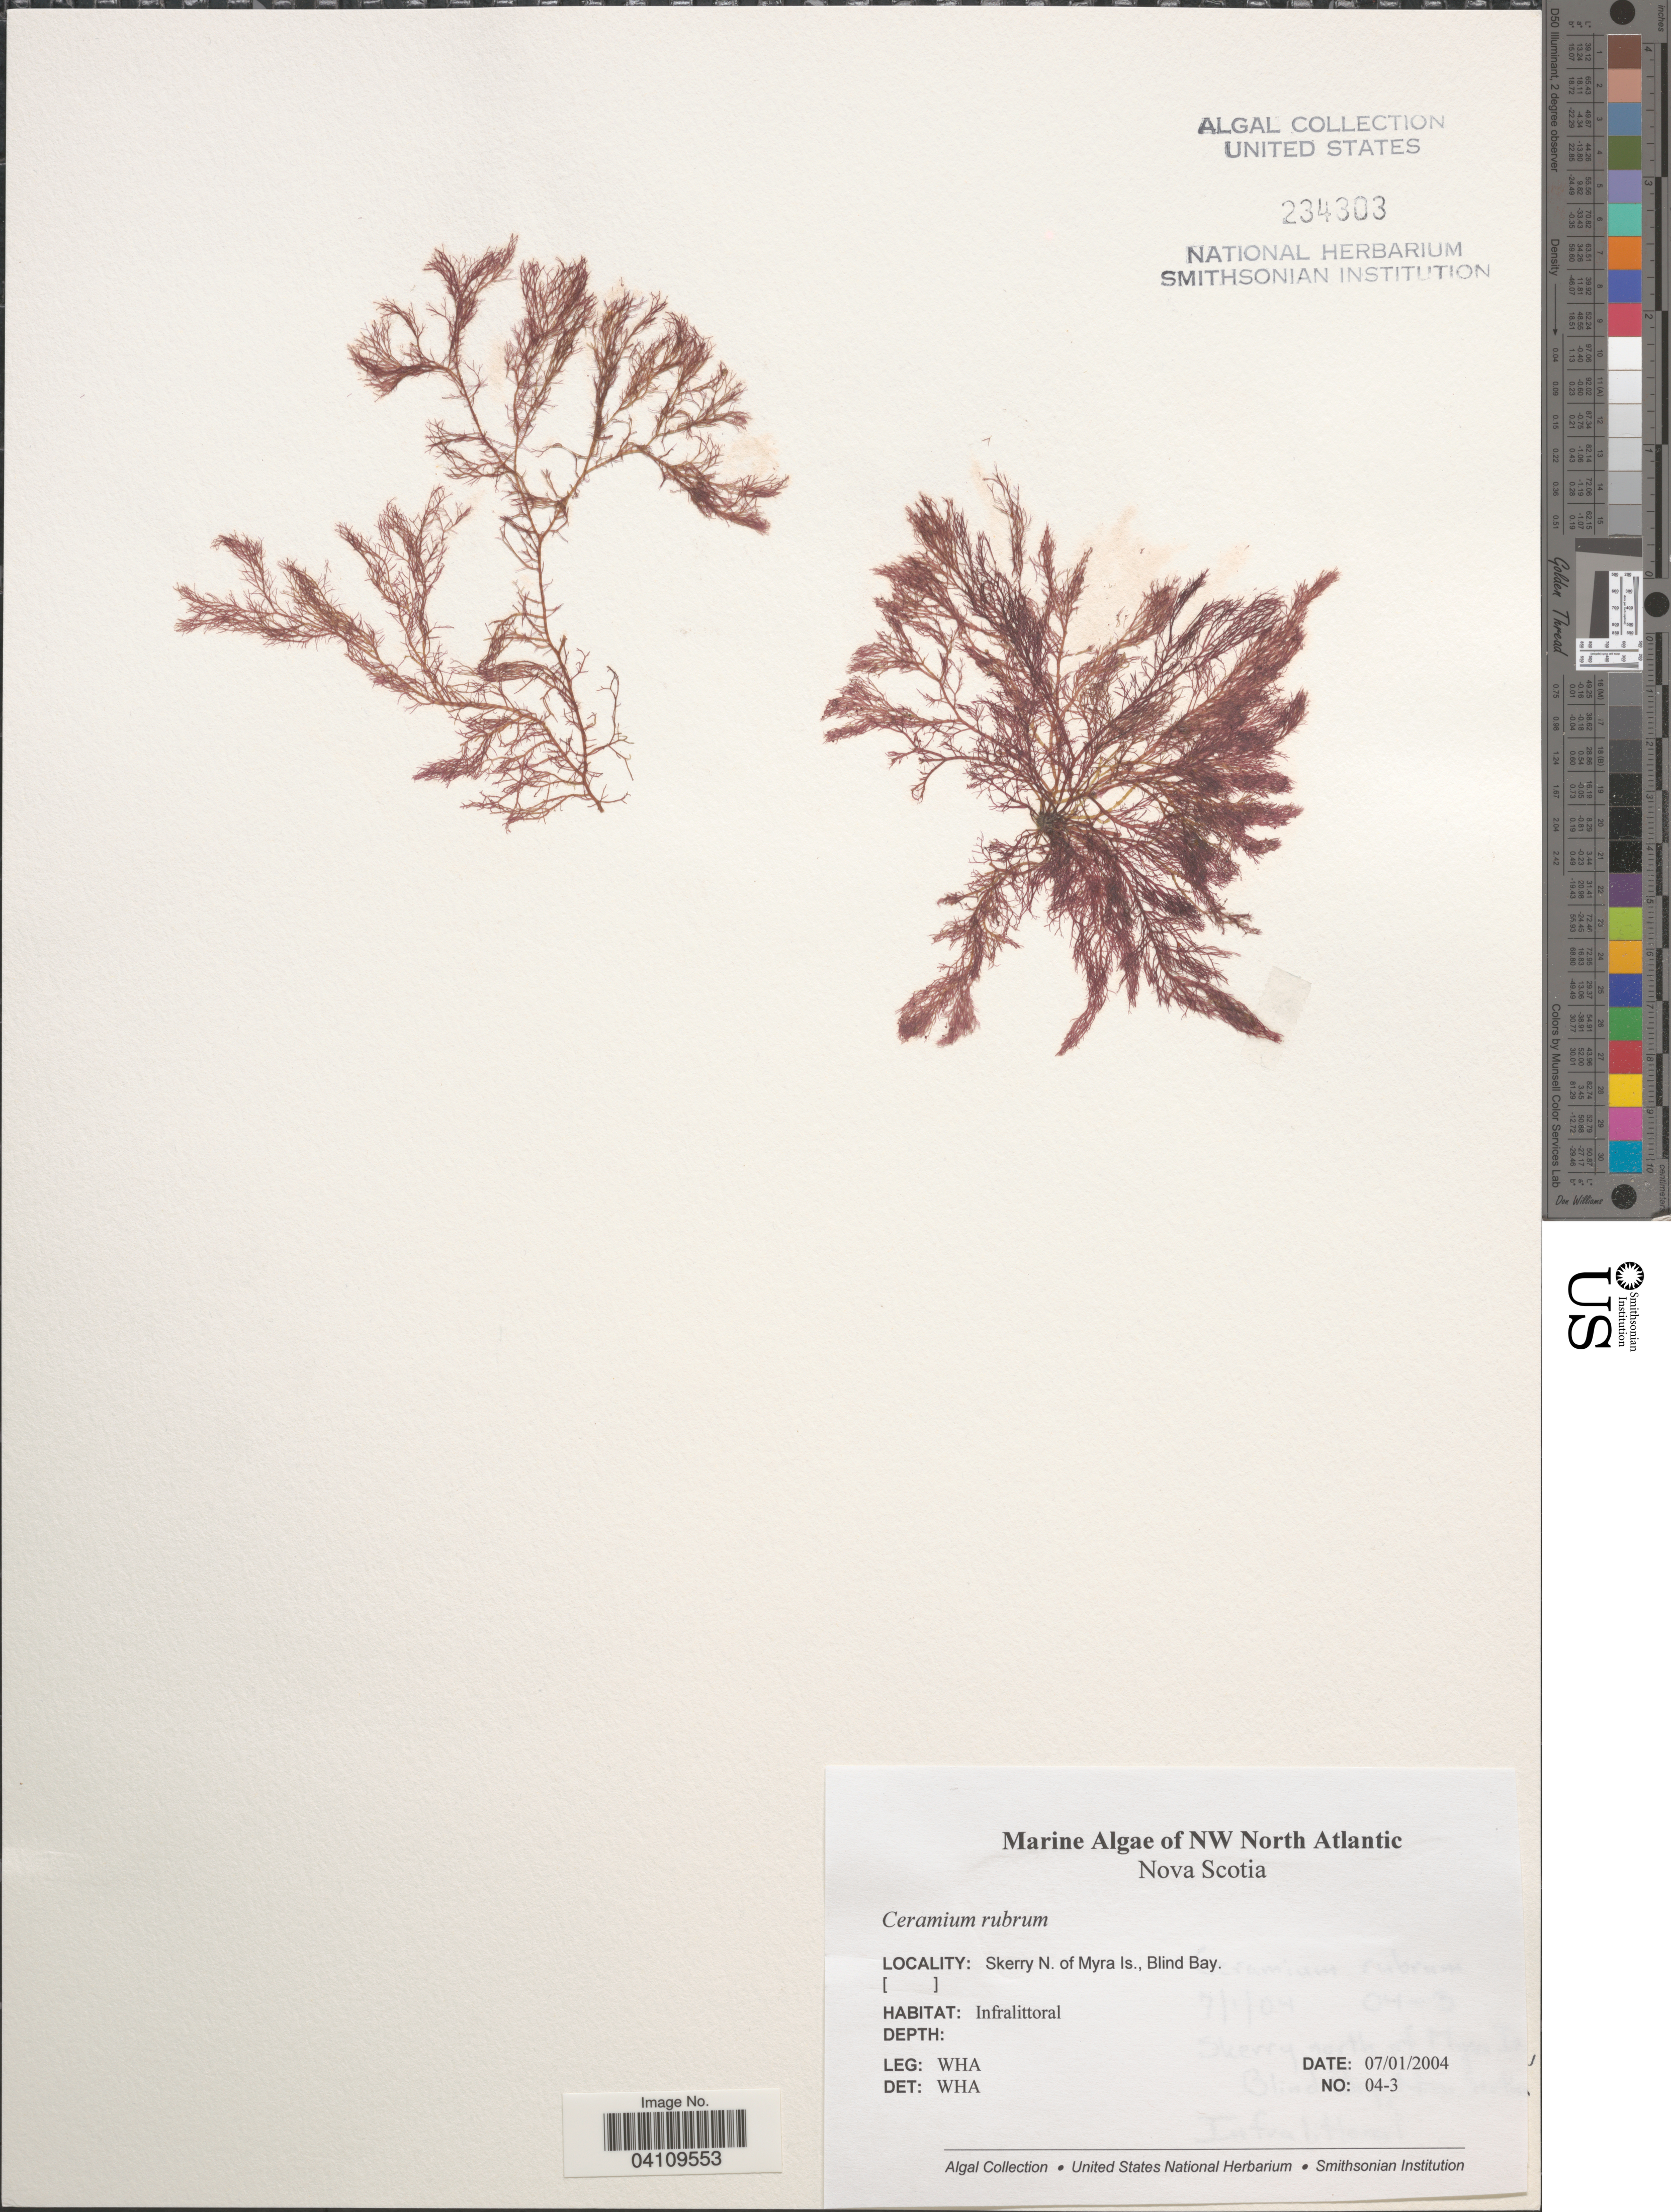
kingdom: Plantae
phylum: Rhodophyta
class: Florideophyceae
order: Ceramiales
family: Ceramiaceae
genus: Ceramium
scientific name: Ceramium rubrum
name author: C. Agardh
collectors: W. H. Adey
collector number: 04-3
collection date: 2004-01-07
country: Canada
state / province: Nova Scotia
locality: NW North Atlantic. Skerry N. of Myra Is., Blind Bay.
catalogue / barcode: US 234303